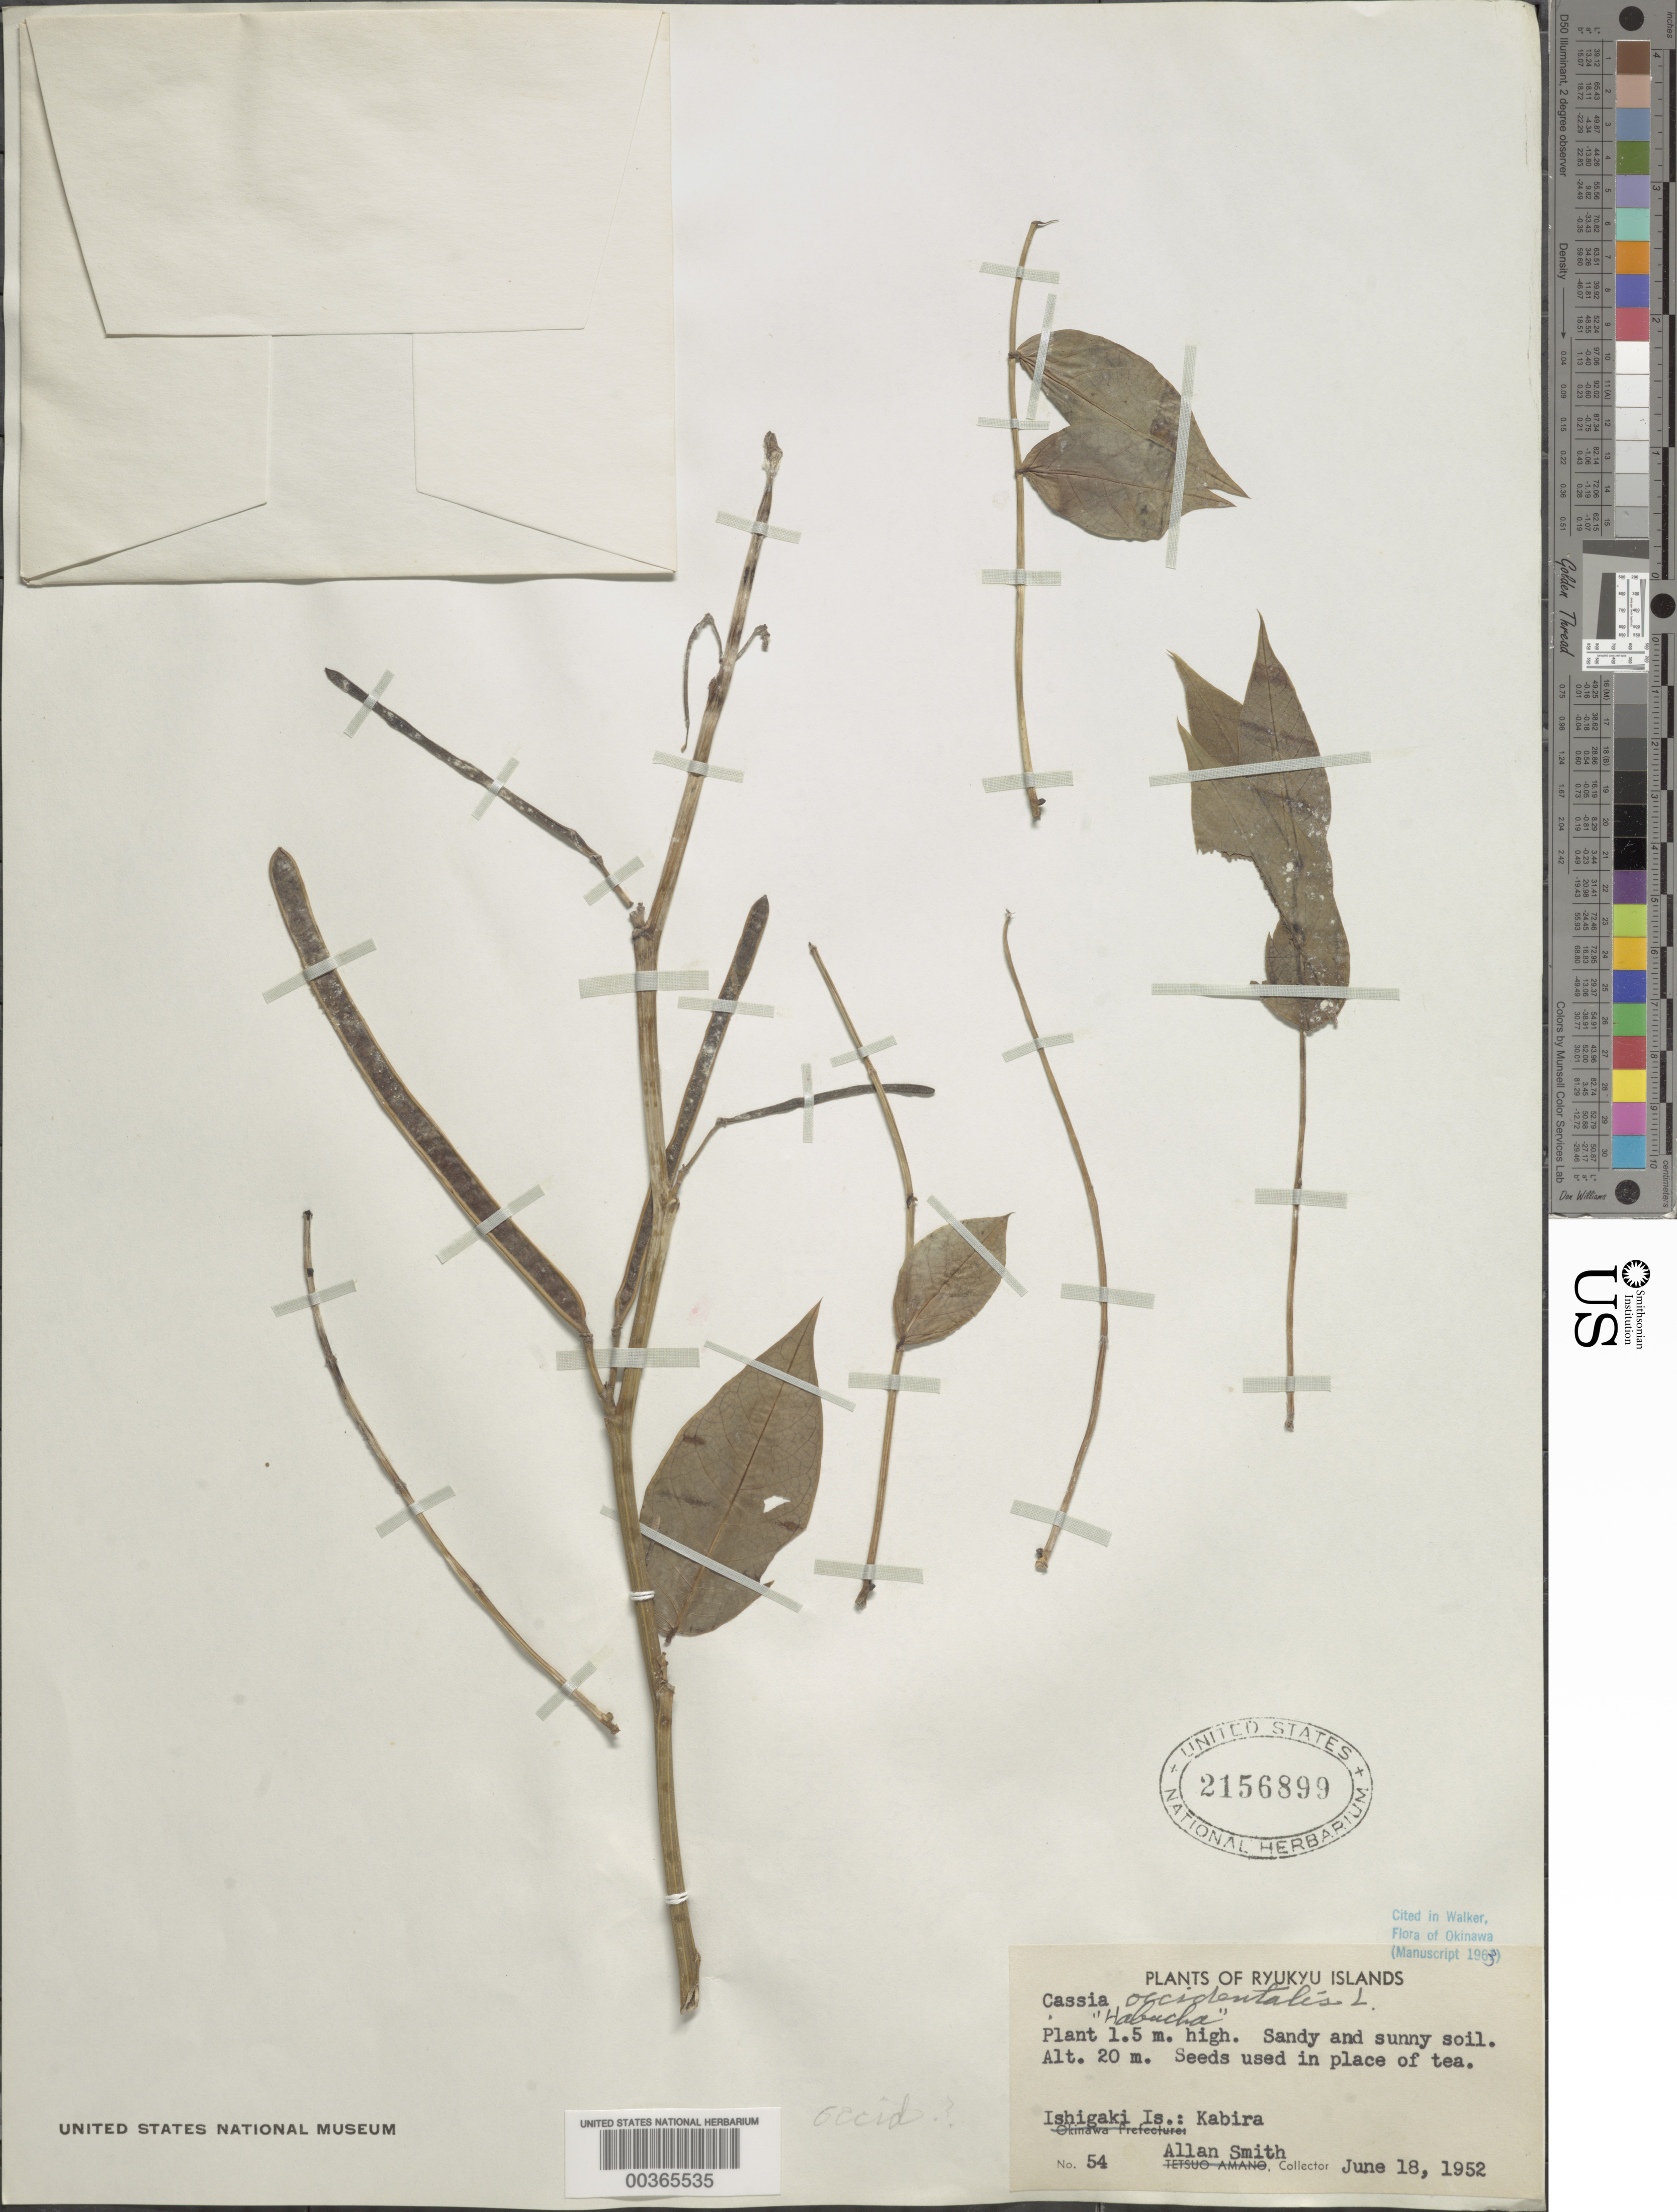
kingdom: Plantae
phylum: Tracheophyta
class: Magnoliopsida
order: Fabales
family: Fabaceae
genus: Senna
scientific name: Senna occidentalis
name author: (L.) Link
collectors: A. Smith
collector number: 54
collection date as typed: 18 Jun 1952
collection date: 1952-06-18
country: Japan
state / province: Okinawa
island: Ishigaki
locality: Kabira.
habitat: Sandy and sunny soil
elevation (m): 20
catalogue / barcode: US 2156899